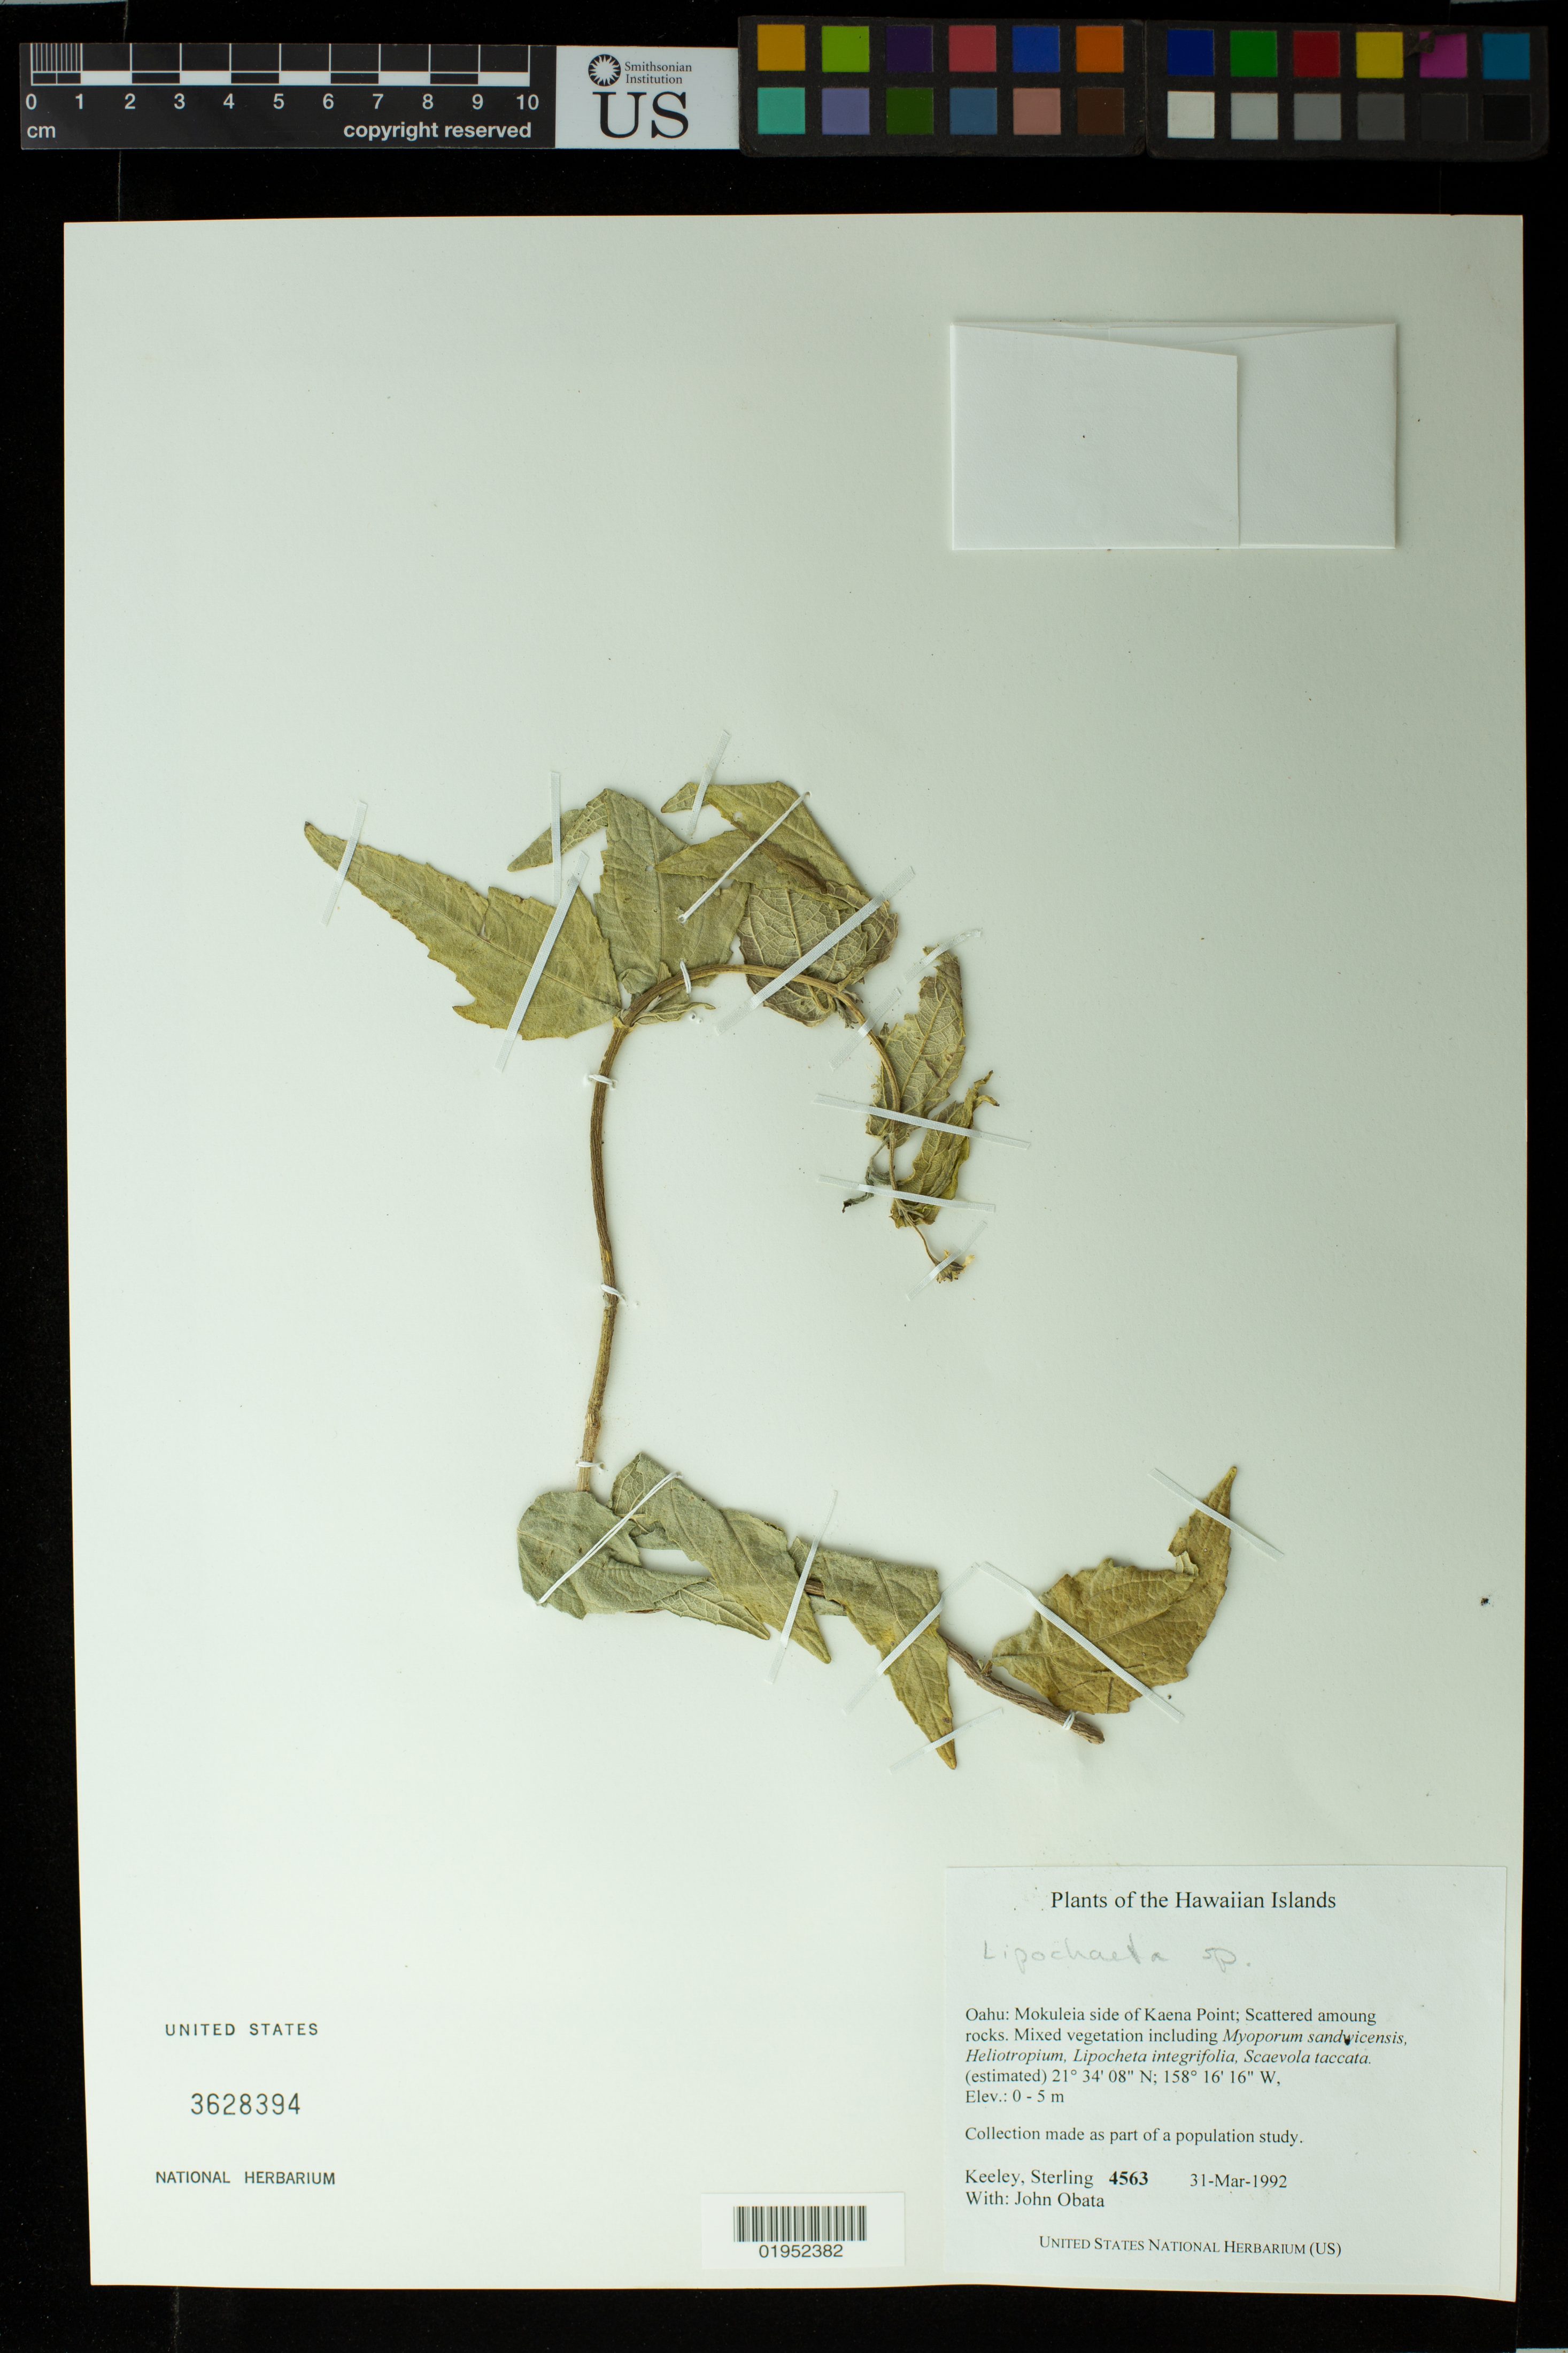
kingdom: Plantae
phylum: Tracheophyta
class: Magnoliopsida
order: Asterales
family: Asteraceae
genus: Lipochaeta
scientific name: Lipochaeta sp.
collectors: S. Keeley & J. Obata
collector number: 4563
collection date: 1992-03-31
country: United States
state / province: Hawaii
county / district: Honolulu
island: Oahu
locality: Mokuleia side of Kaena Point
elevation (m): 0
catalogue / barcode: US 3628394